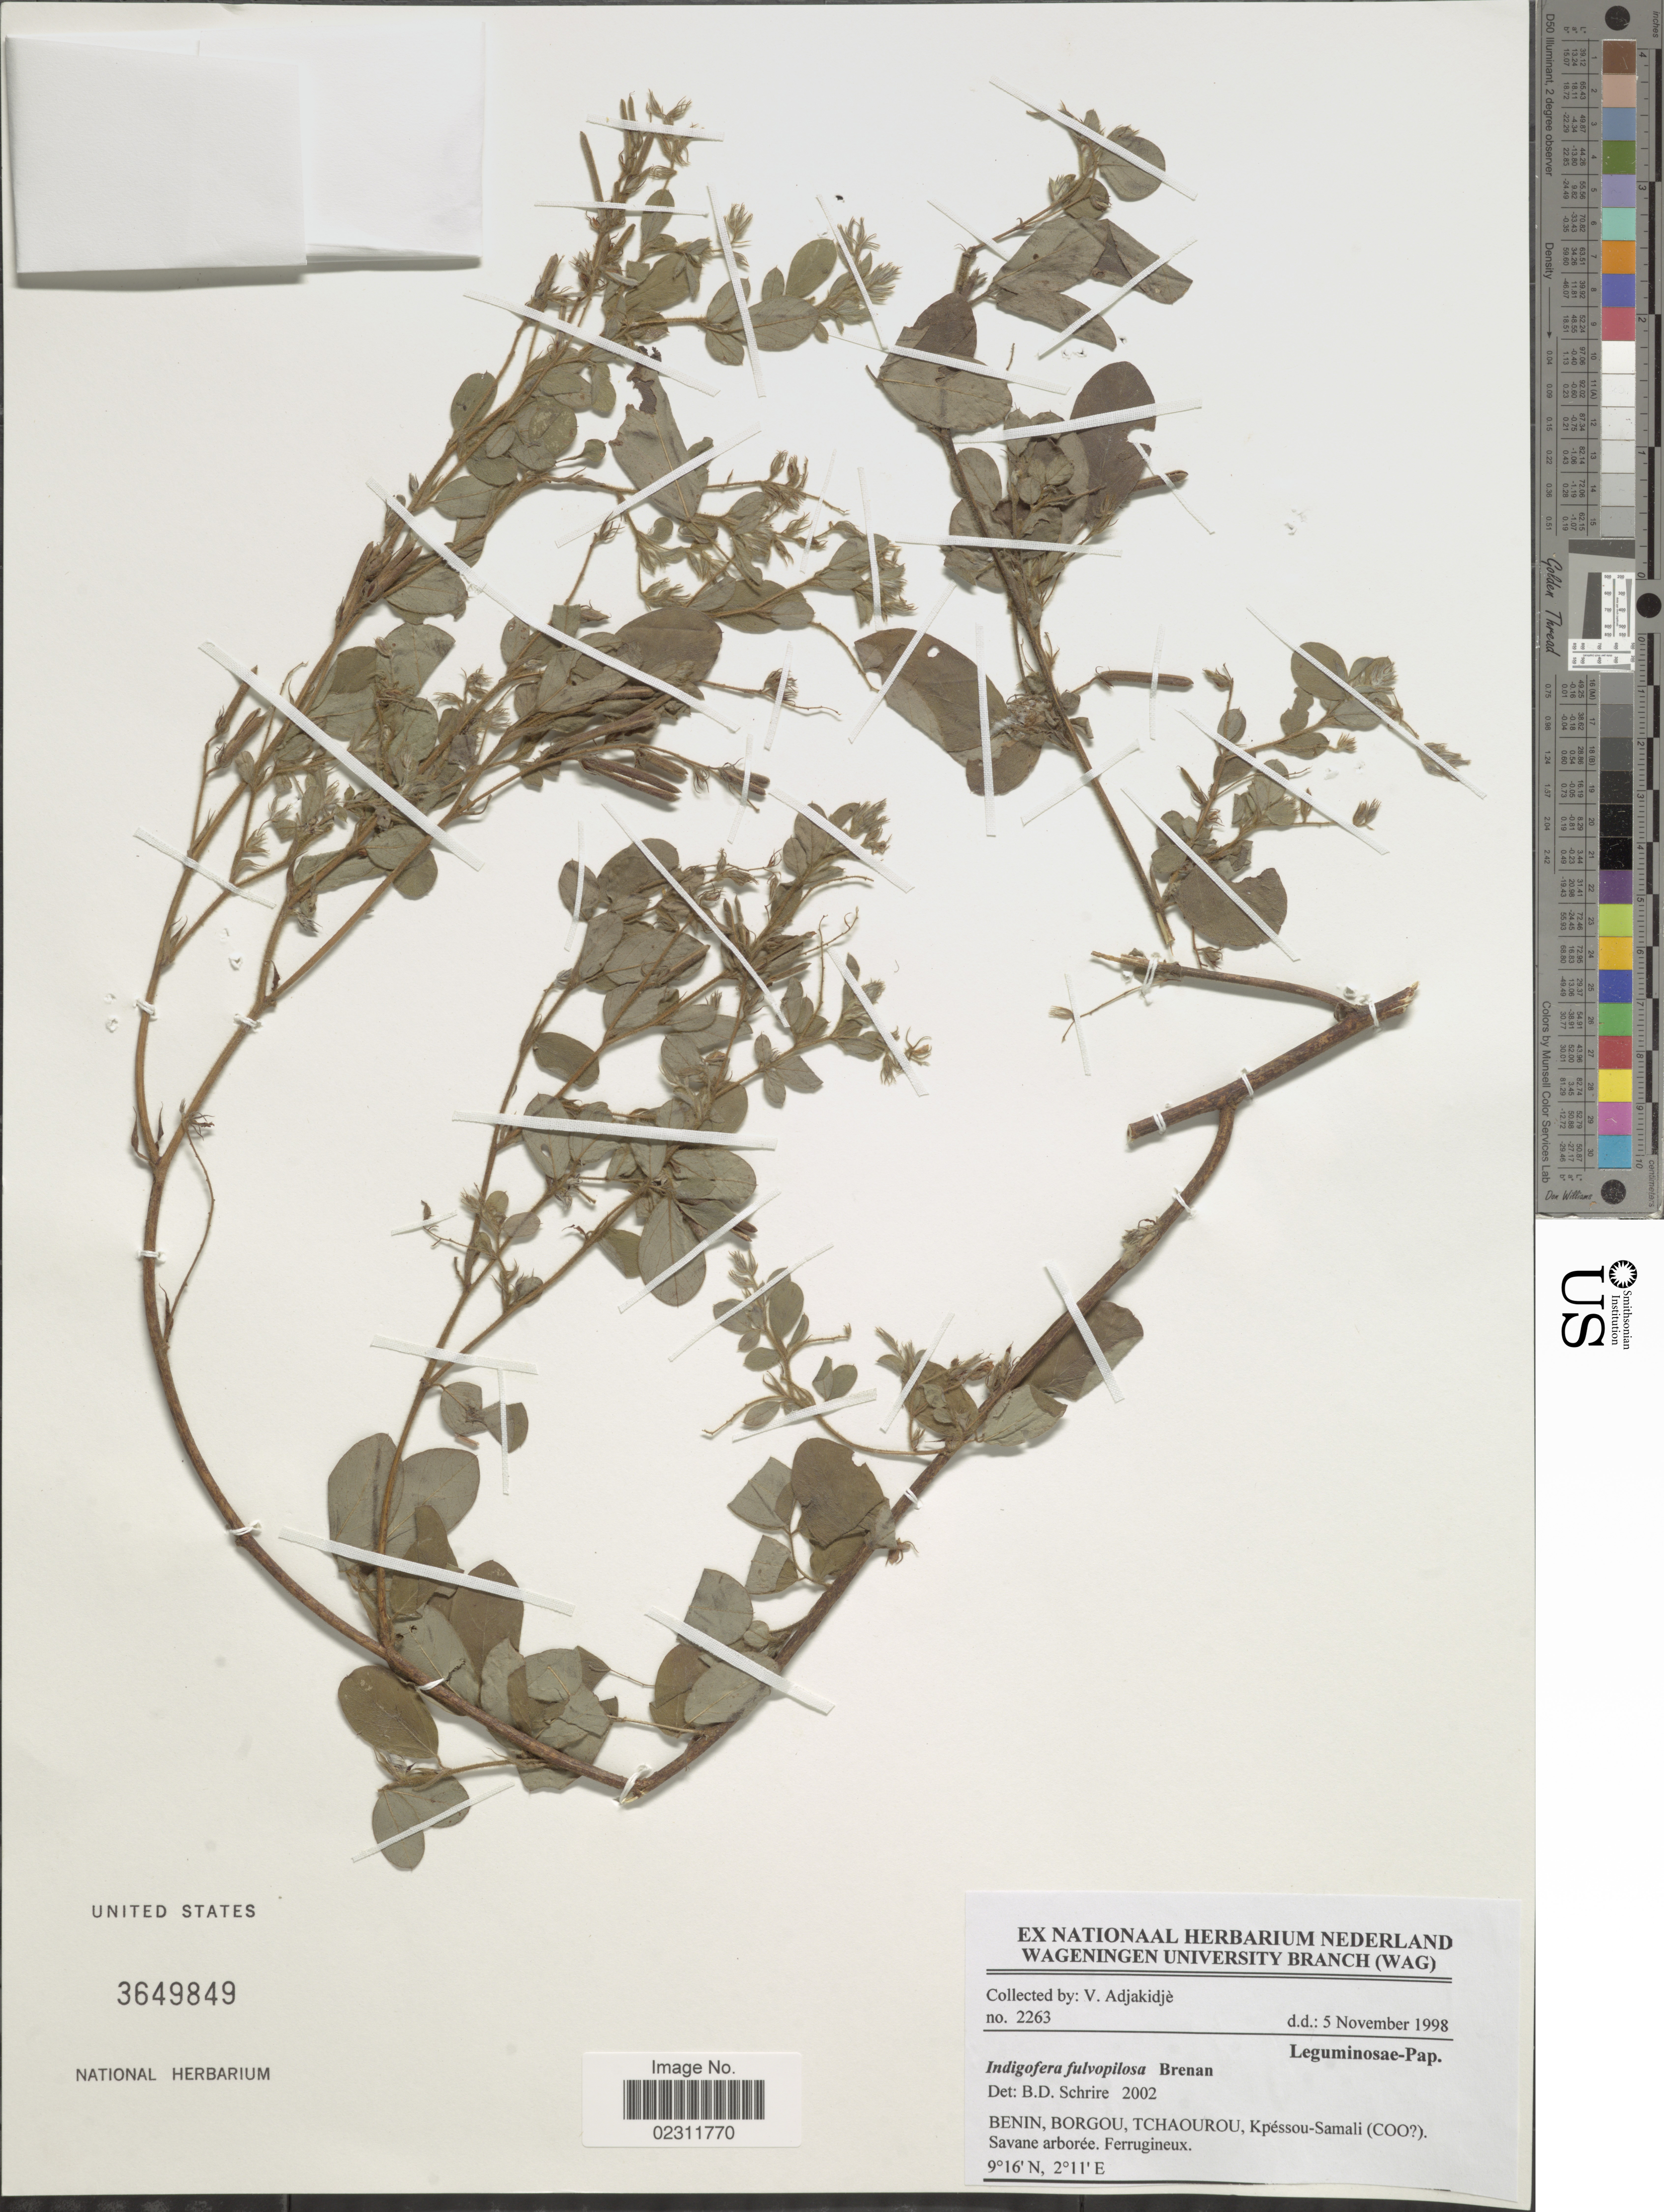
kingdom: Plantae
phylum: Tracheophyta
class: Magnoliopsida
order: Fabales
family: Fabaceae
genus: Indigofera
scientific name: Indigofera fulvopilosa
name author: Brenan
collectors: V. Adjakidjè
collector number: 2263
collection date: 1998-11-05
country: Benin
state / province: Borgou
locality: Tchaourou, Kpessou-Samali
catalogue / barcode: US 3649849